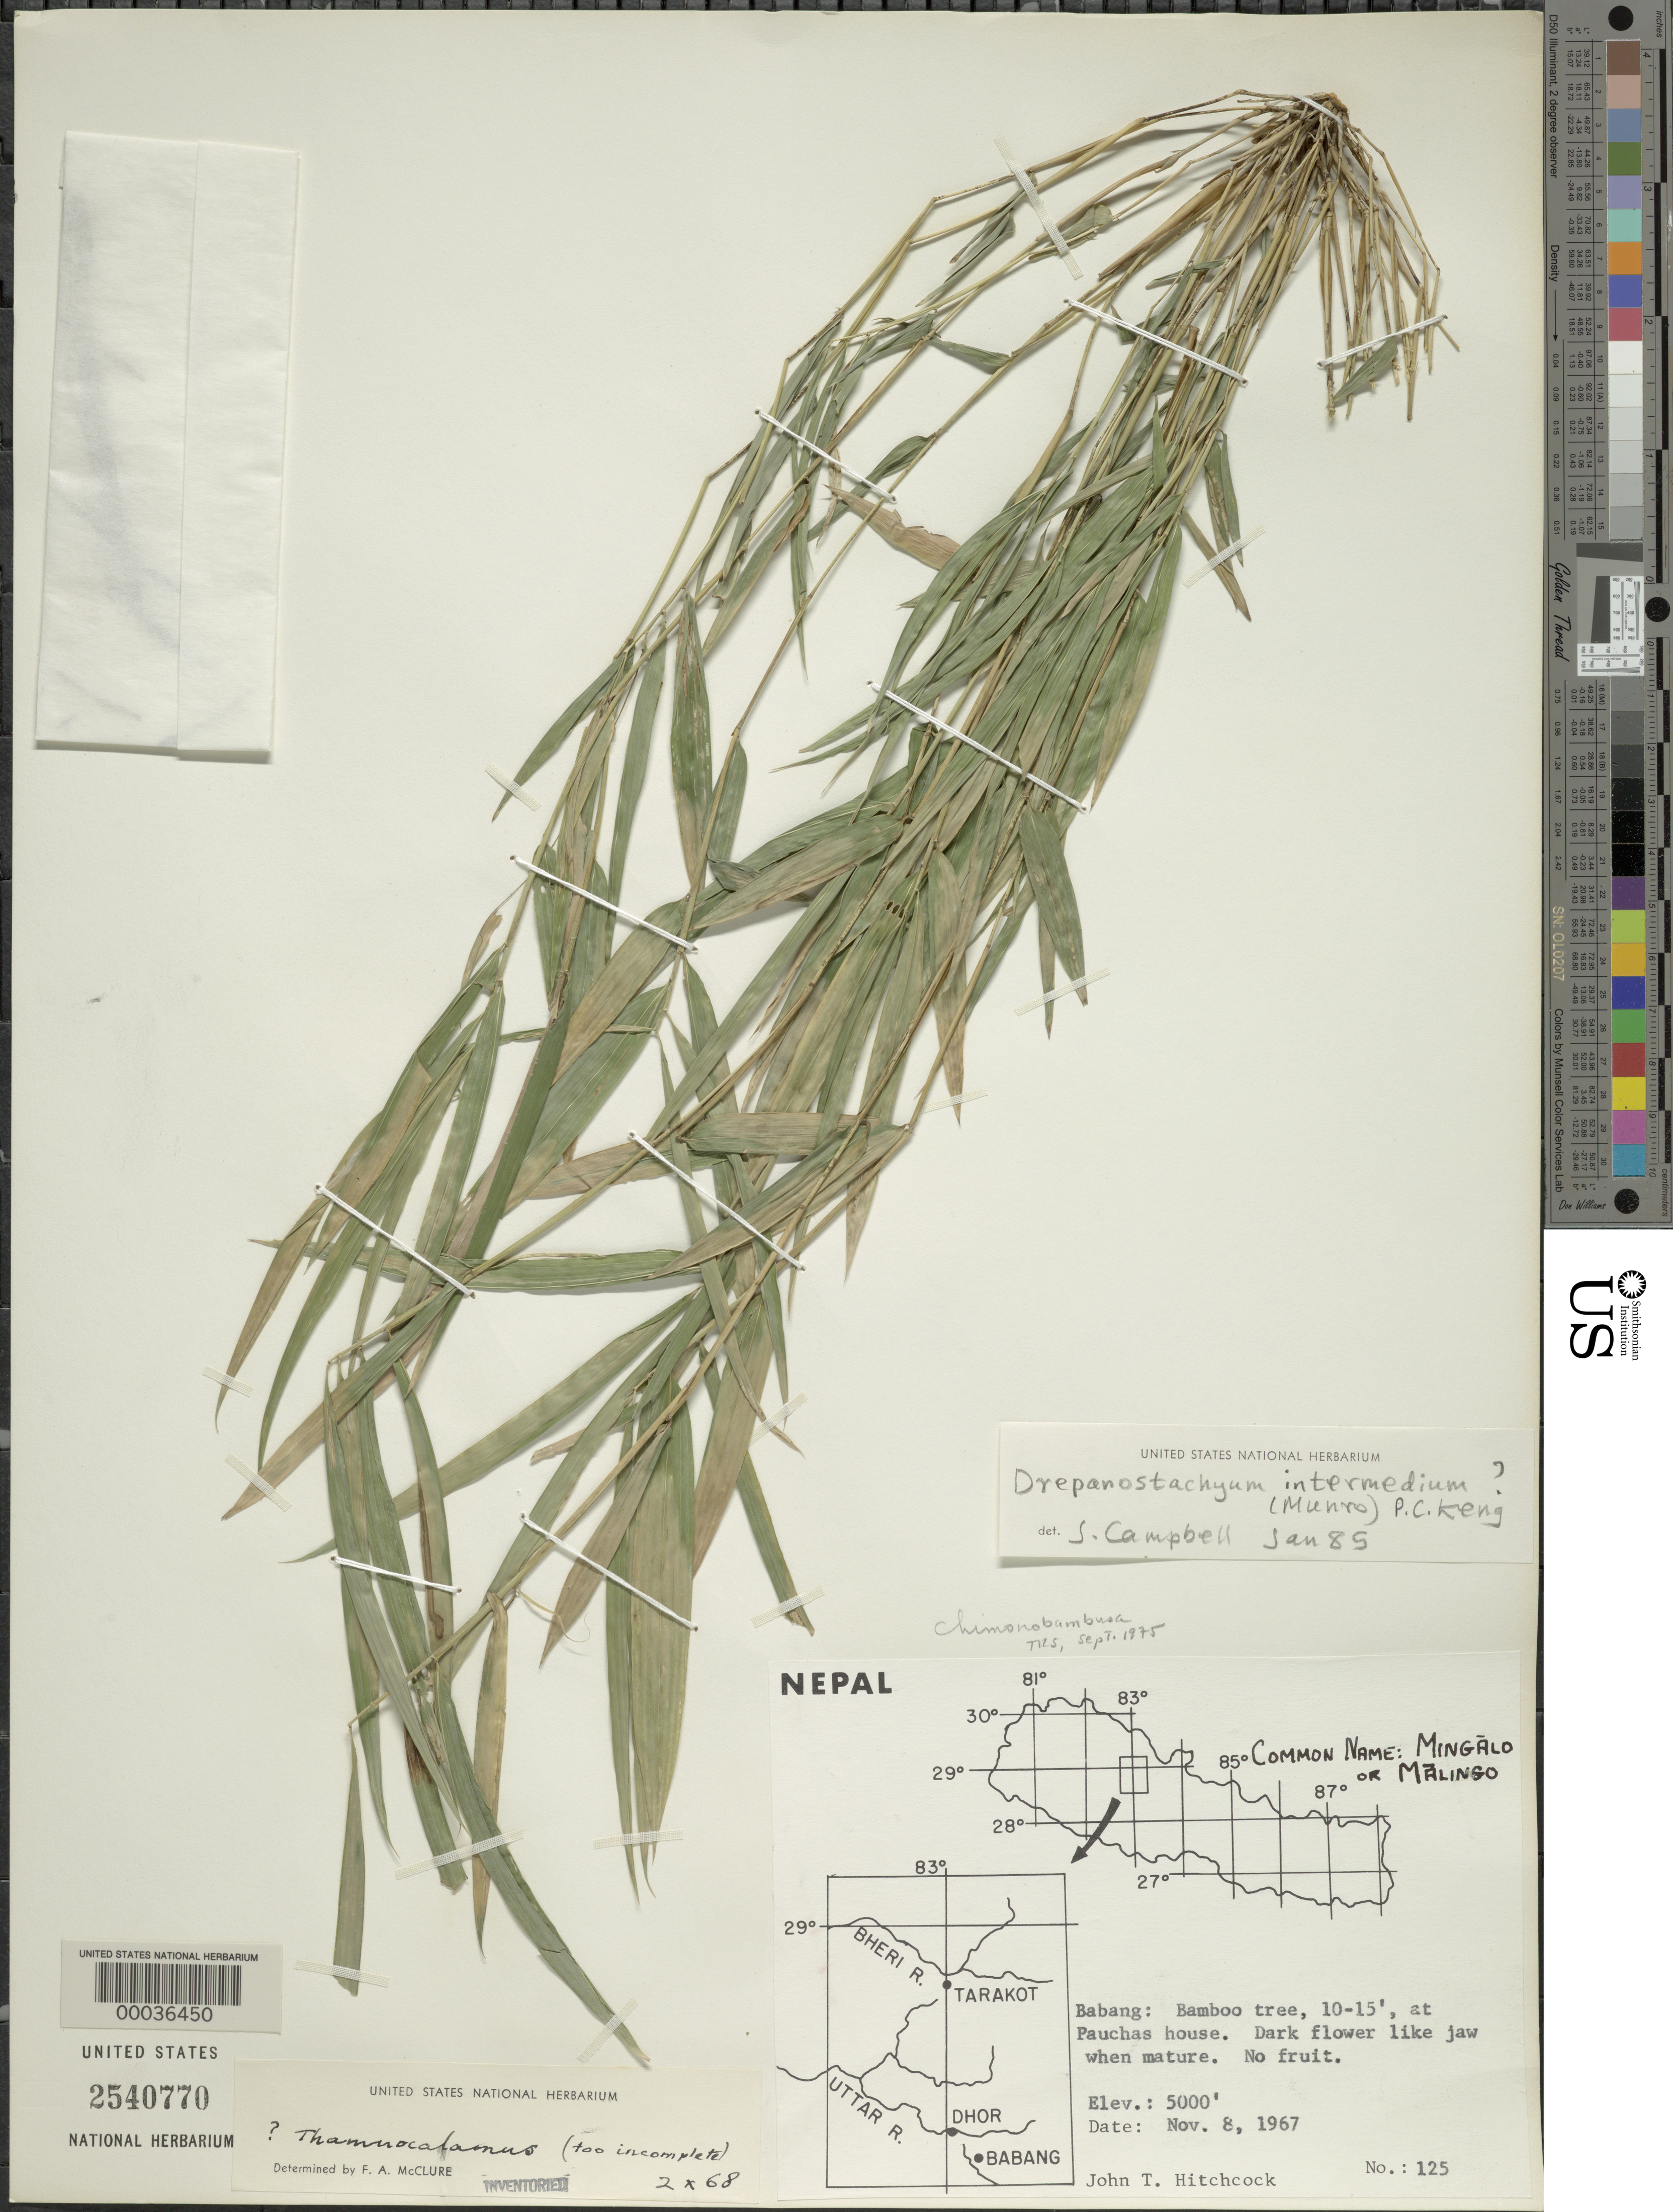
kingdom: Plantae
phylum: Tracheophyta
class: Liliopsida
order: Poales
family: Poaceae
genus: Drepanostachyum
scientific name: Drepanostachyum intermedium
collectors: J. T. Hitchcock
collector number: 125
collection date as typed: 08 Nov 1967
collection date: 1967-11-08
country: Nepal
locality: Babang, pauchas house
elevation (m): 1525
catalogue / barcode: US 2540770